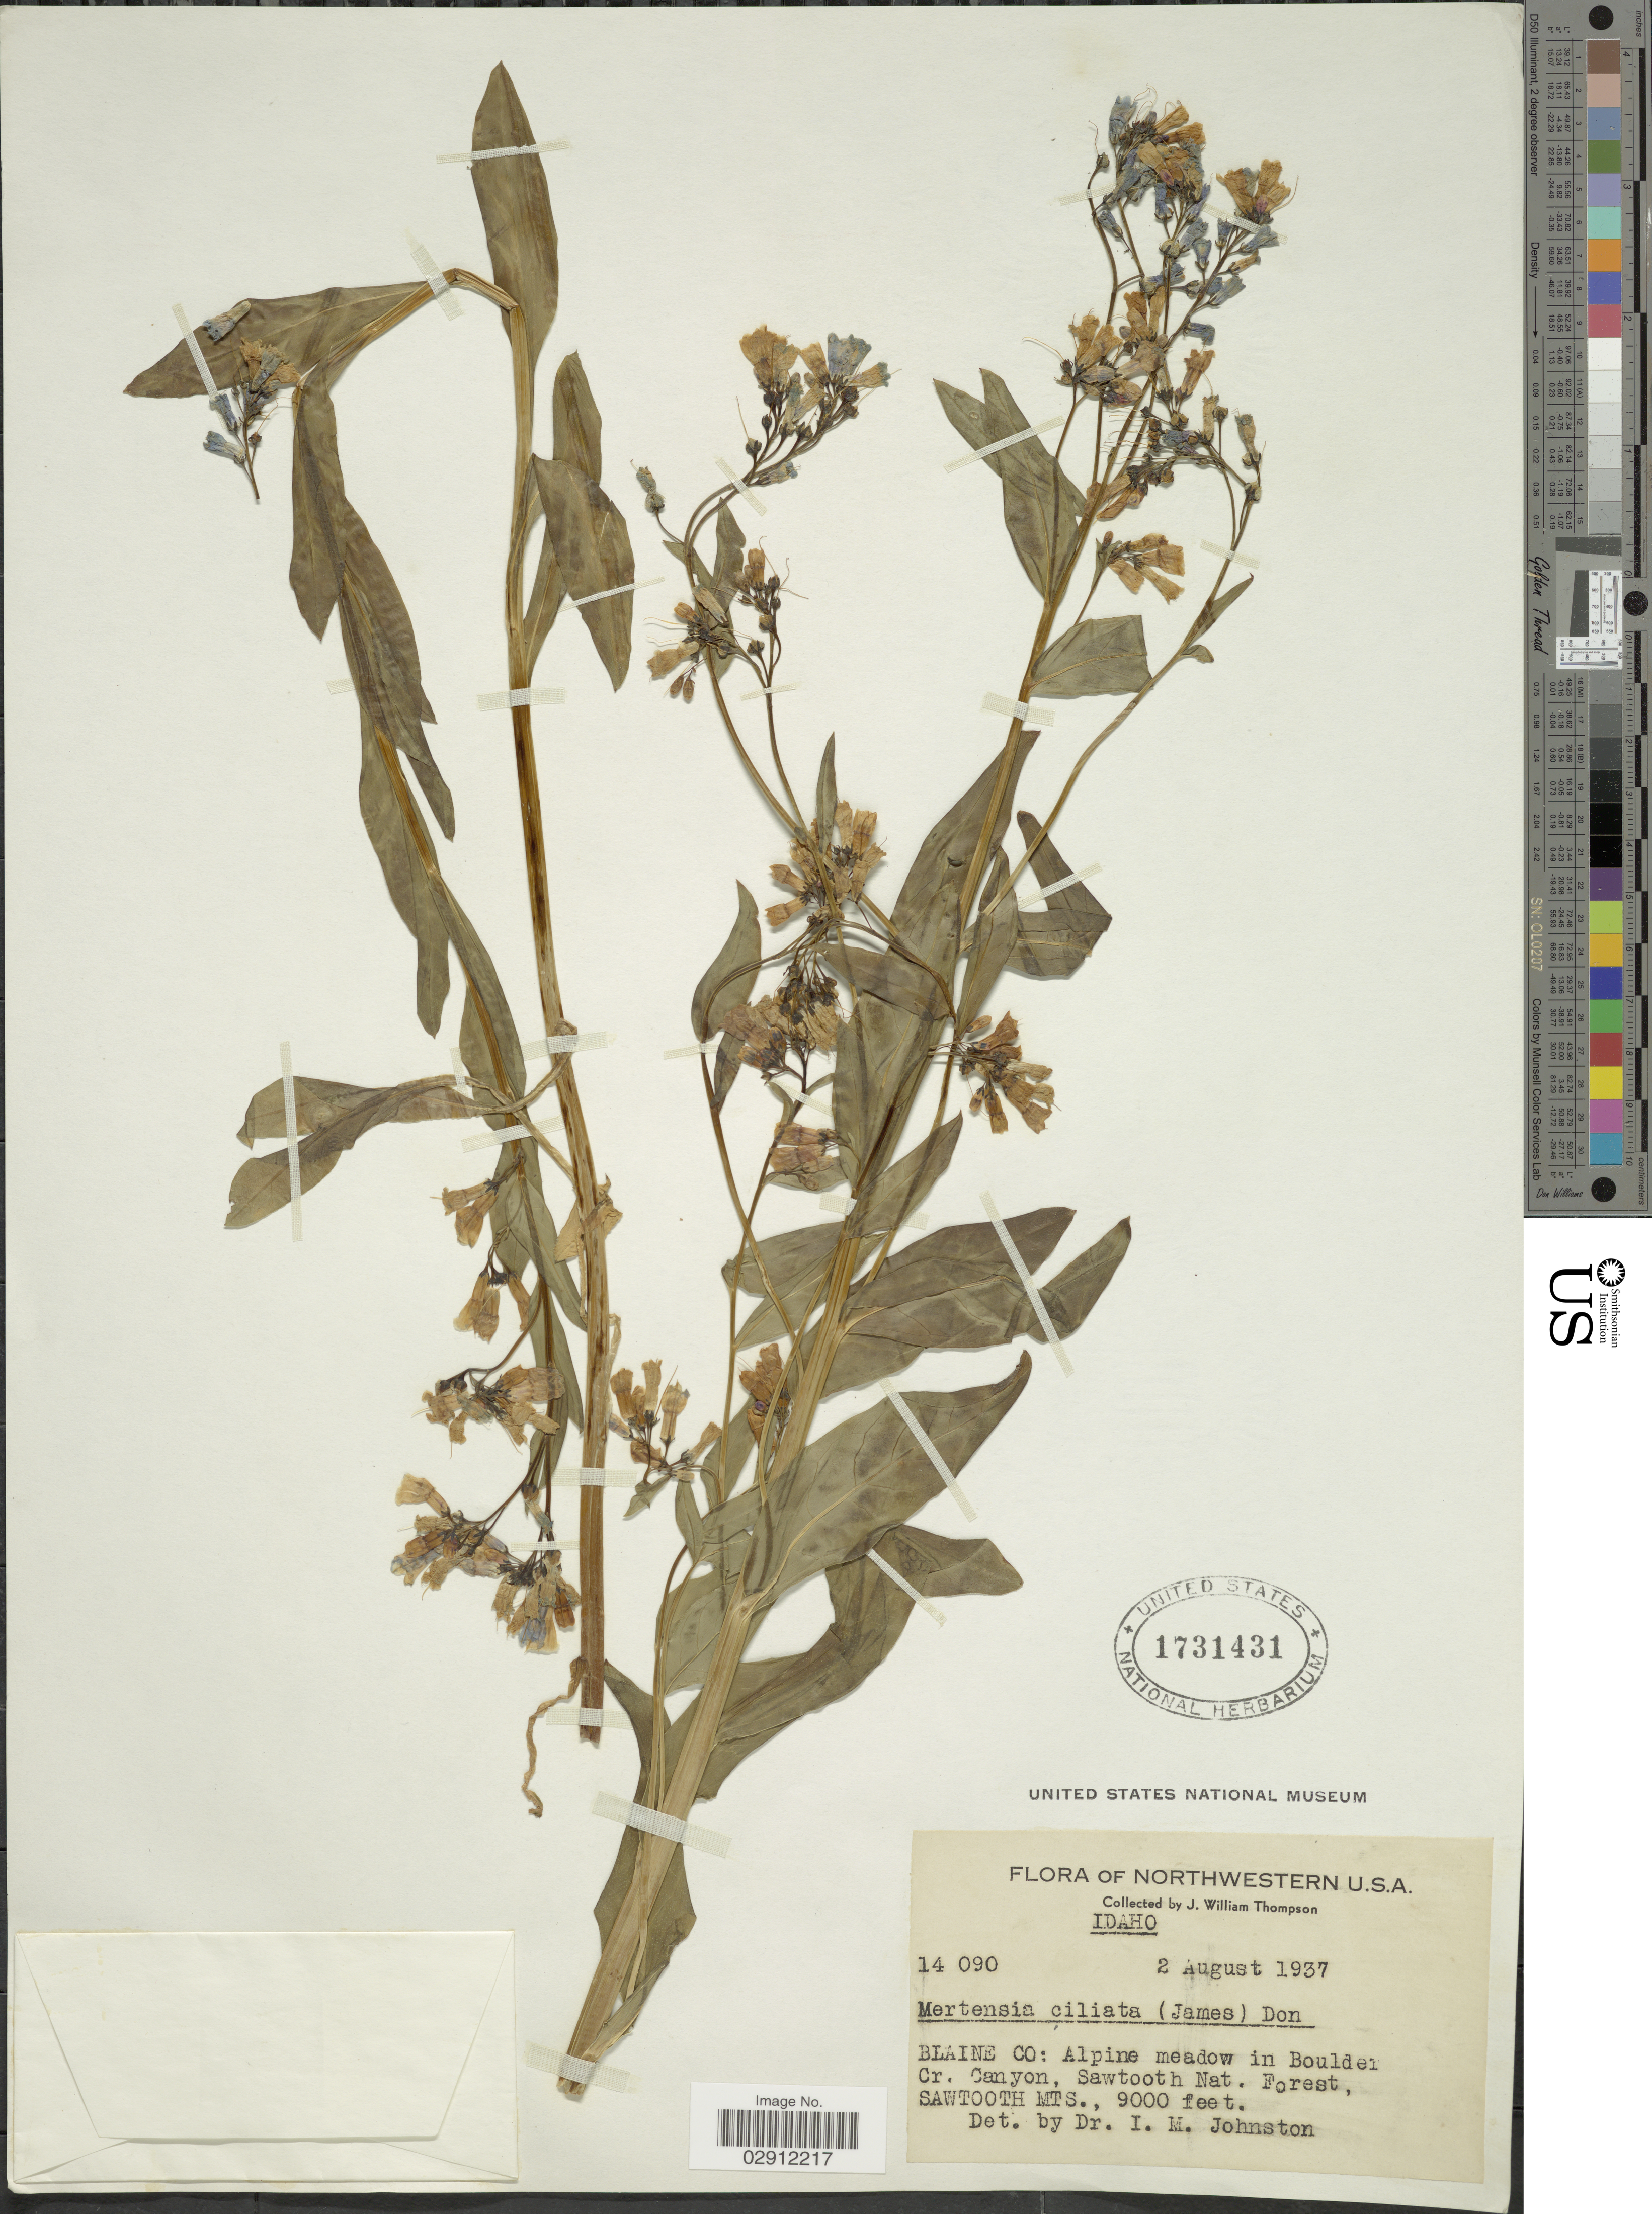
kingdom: Plantae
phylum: Tracheophyta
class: Magnoliopsida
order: Boraginales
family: Boraginaceae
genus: Mertensia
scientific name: Mertensia ciliata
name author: (James) G. Don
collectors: J. W. Thompson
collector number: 14090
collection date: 1937-08-02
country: United States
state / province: Idaho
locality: Northwestern U.S.A. Blaine Co: Alpine meadow in Boulder Cr. Canyon, Sawtooth Nat. Forest, Sawtooth Mts.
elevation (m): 2743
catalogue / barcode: US 1731431